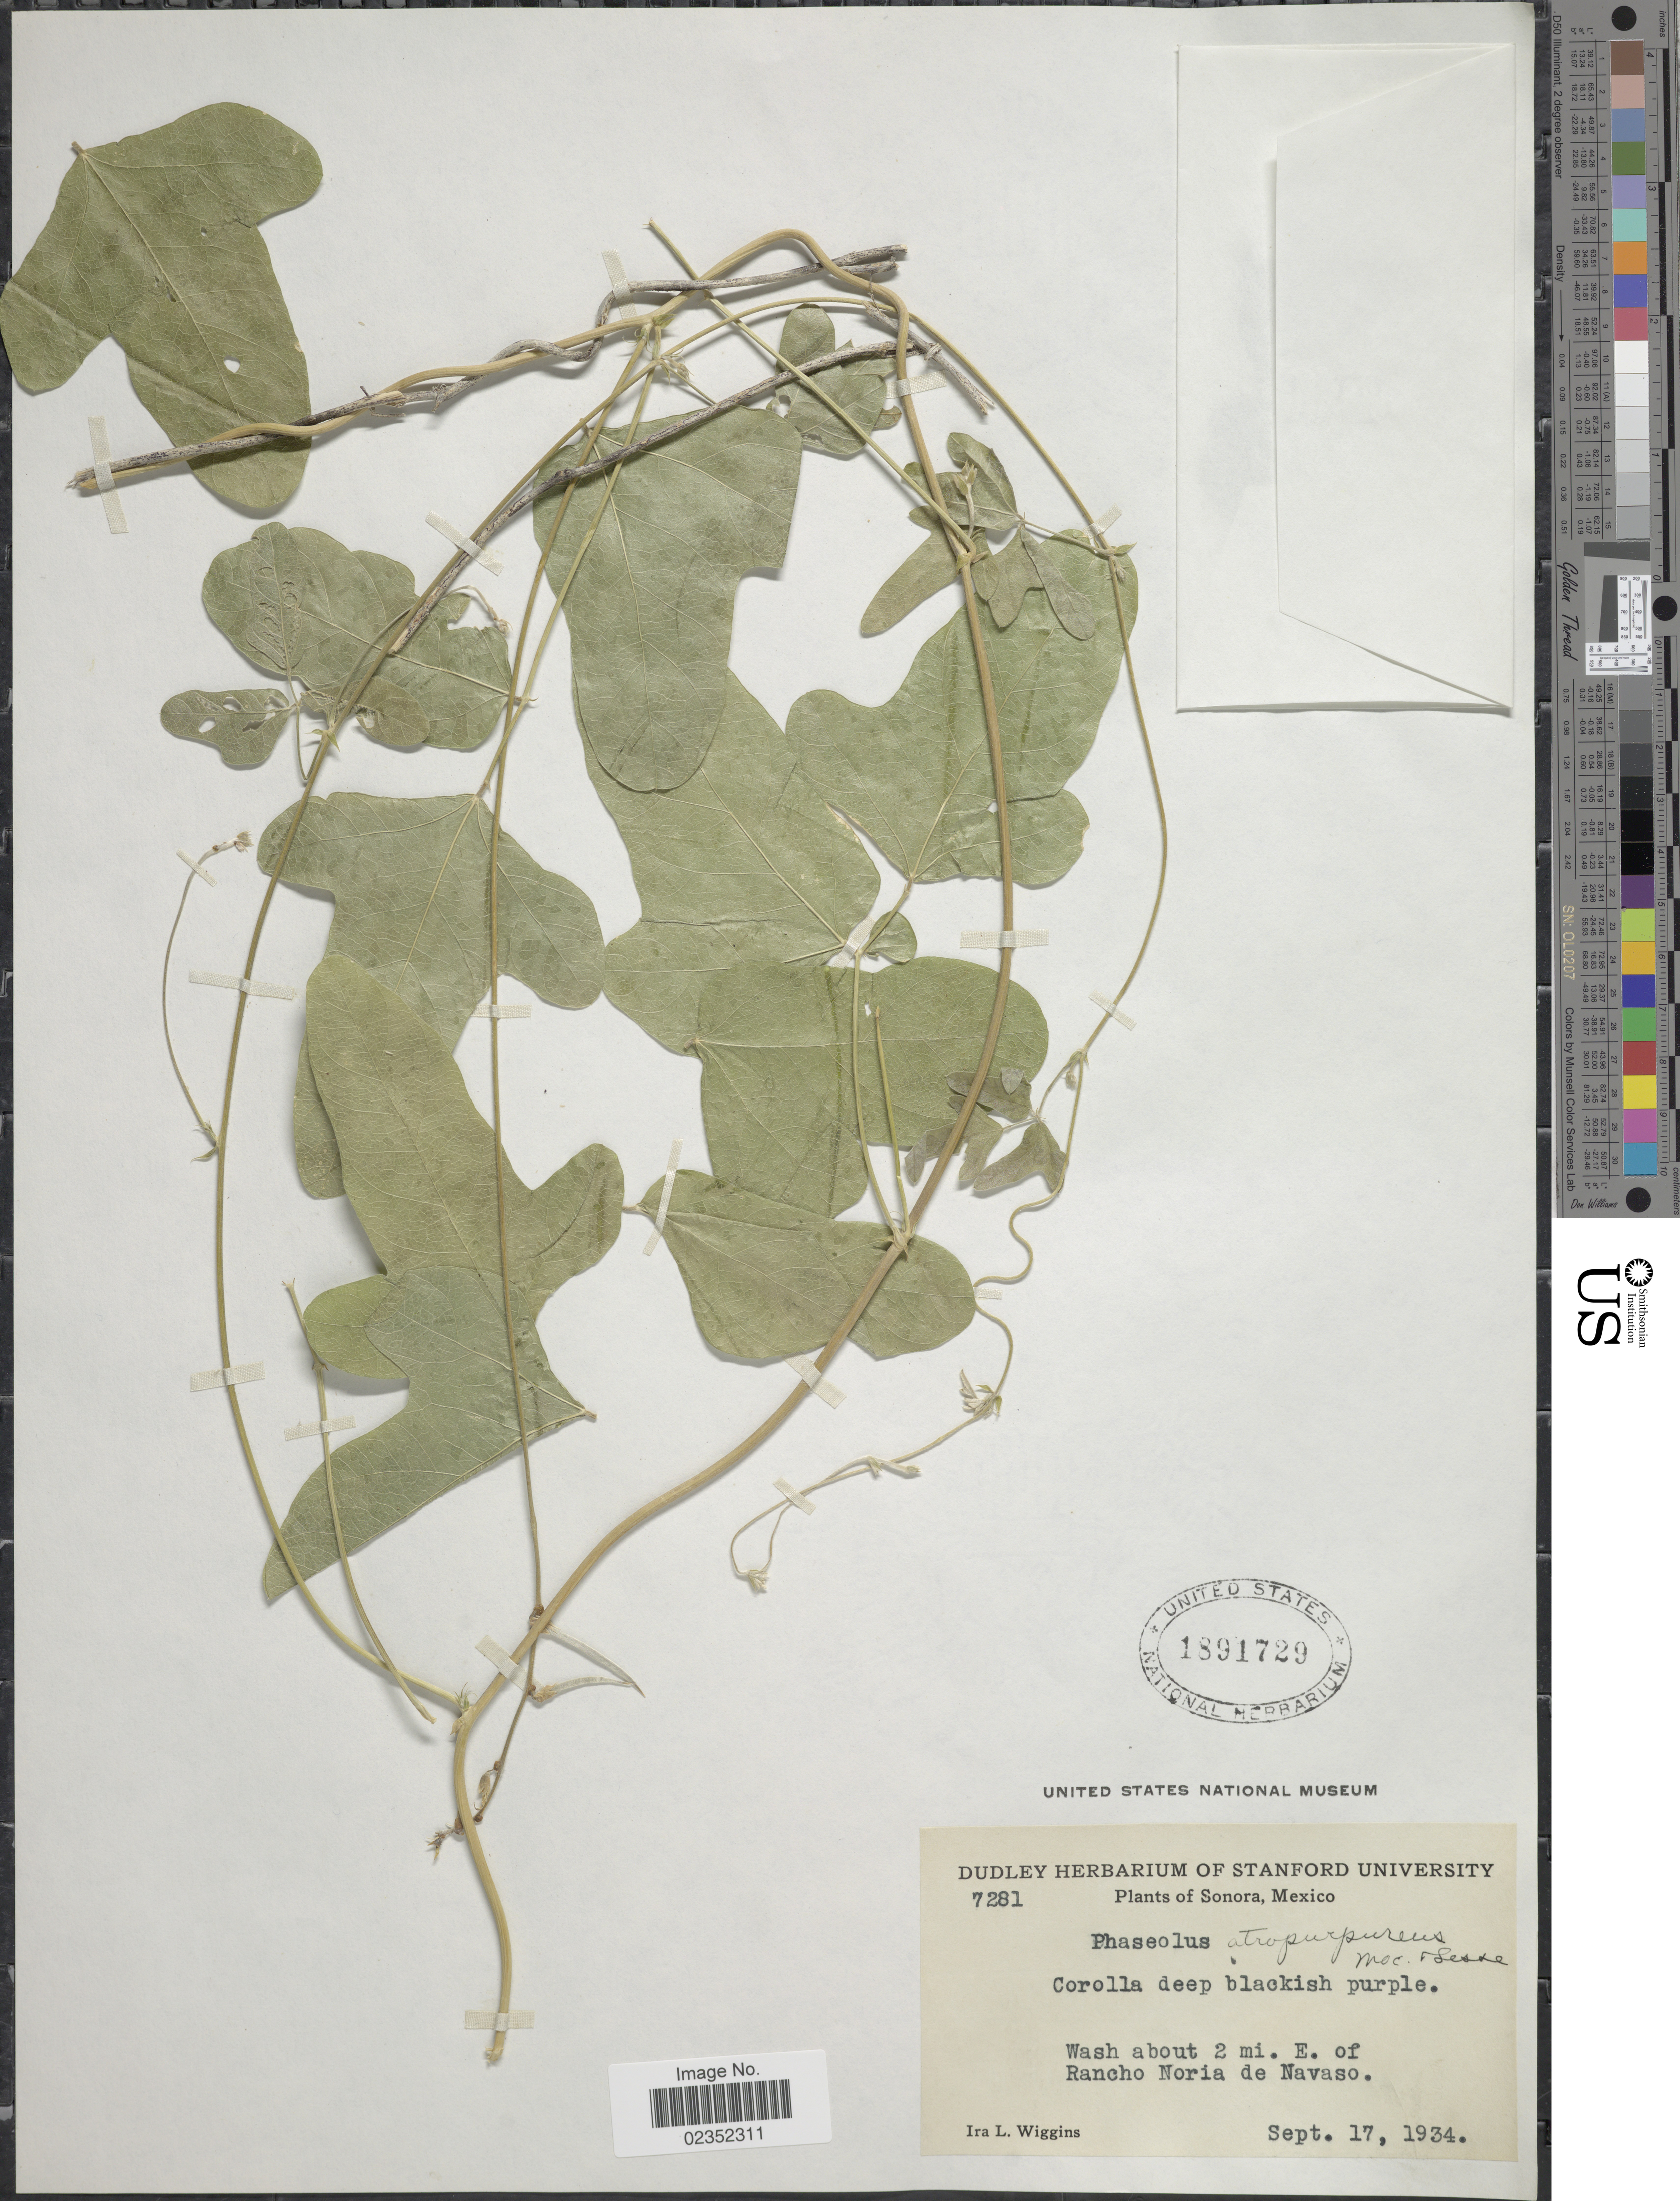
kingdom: Plantae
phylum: Tracheophyta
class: Magnoliopsida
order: Fabales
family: Fabaceae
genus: Macroptilium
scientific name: Macroptilium atropurpureum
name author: (DC.) Urb.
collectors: I. L. Wiggins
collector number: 7281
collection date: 1934-09-17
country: Mexico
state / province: Sonora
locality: Wash about 2 mi. E. of Rancho Noria de Navaso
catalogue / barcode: US 1891729